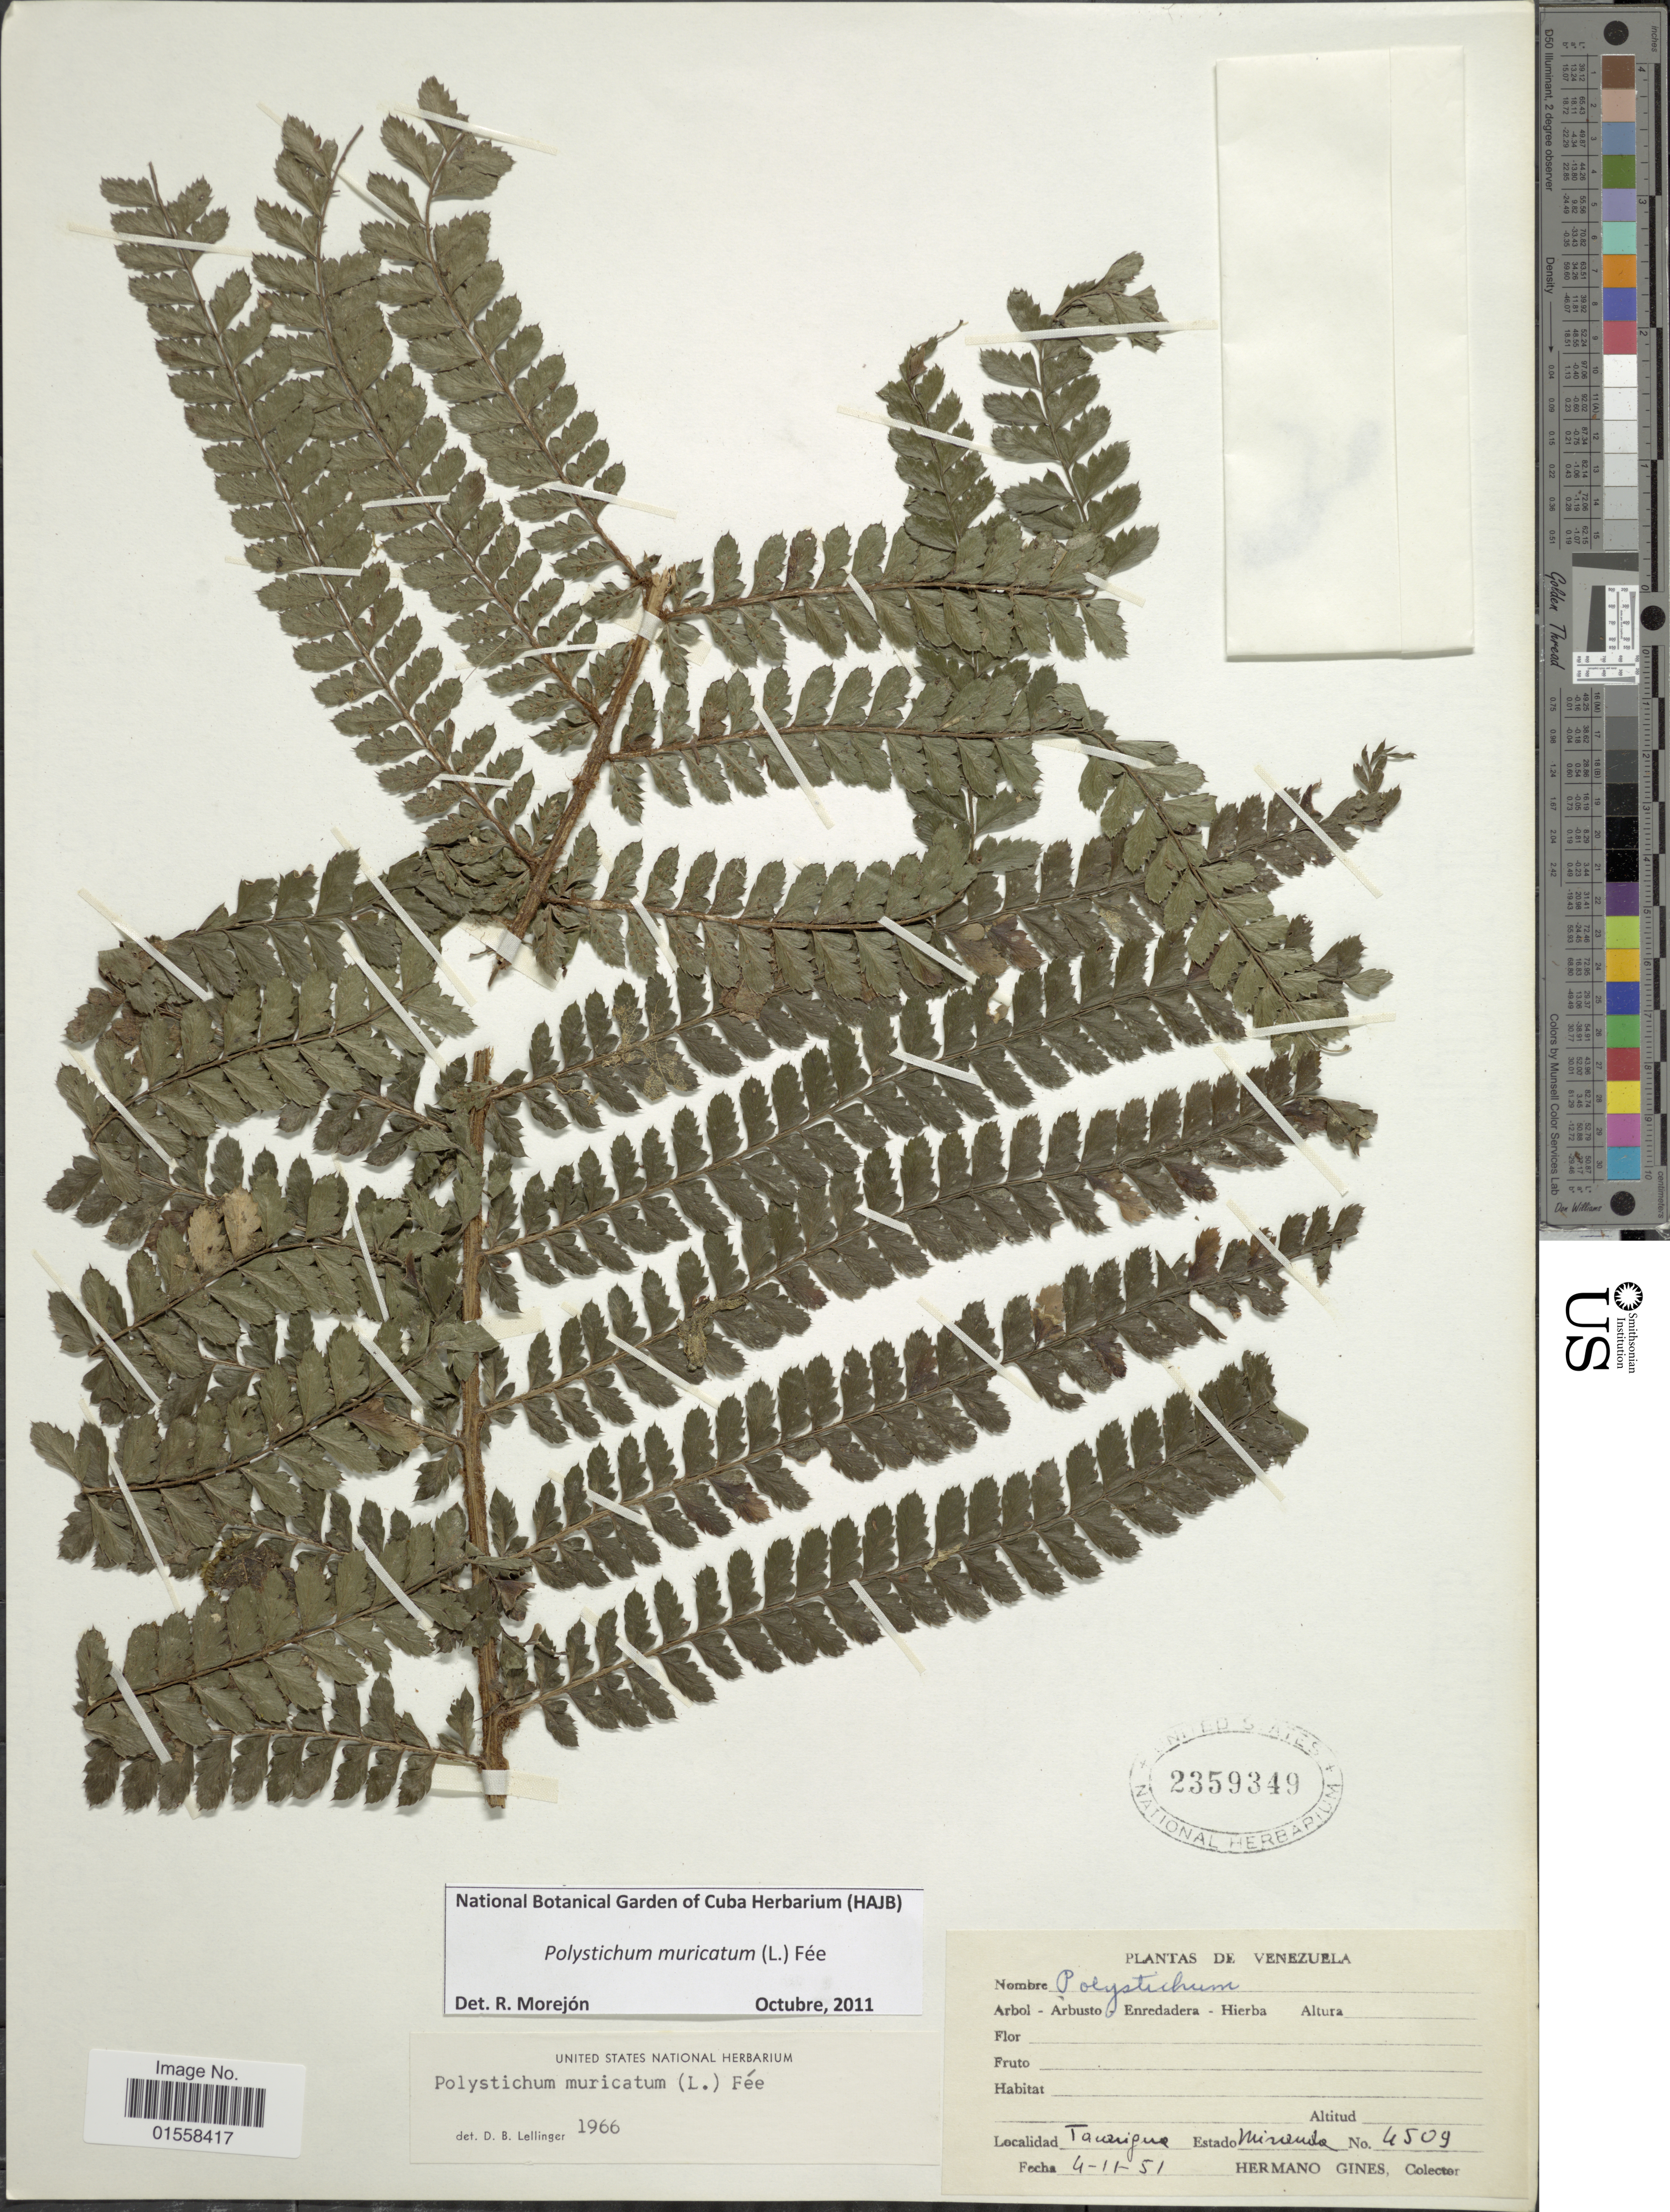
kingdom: Plantae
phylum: Tracheophyta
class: Polypodiopsida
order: Polypodiales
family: Dryopteridaceae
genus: Polystichum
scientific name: Polystichum muricatum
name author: (L.) Fée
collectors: Bro. Gines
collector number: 4509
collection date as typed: Transcribed d/m/y: 4/11/51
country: Venezuela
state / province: Miranda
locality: Venezuela, Tanarique, Estado Merida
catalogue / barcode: US 2359349